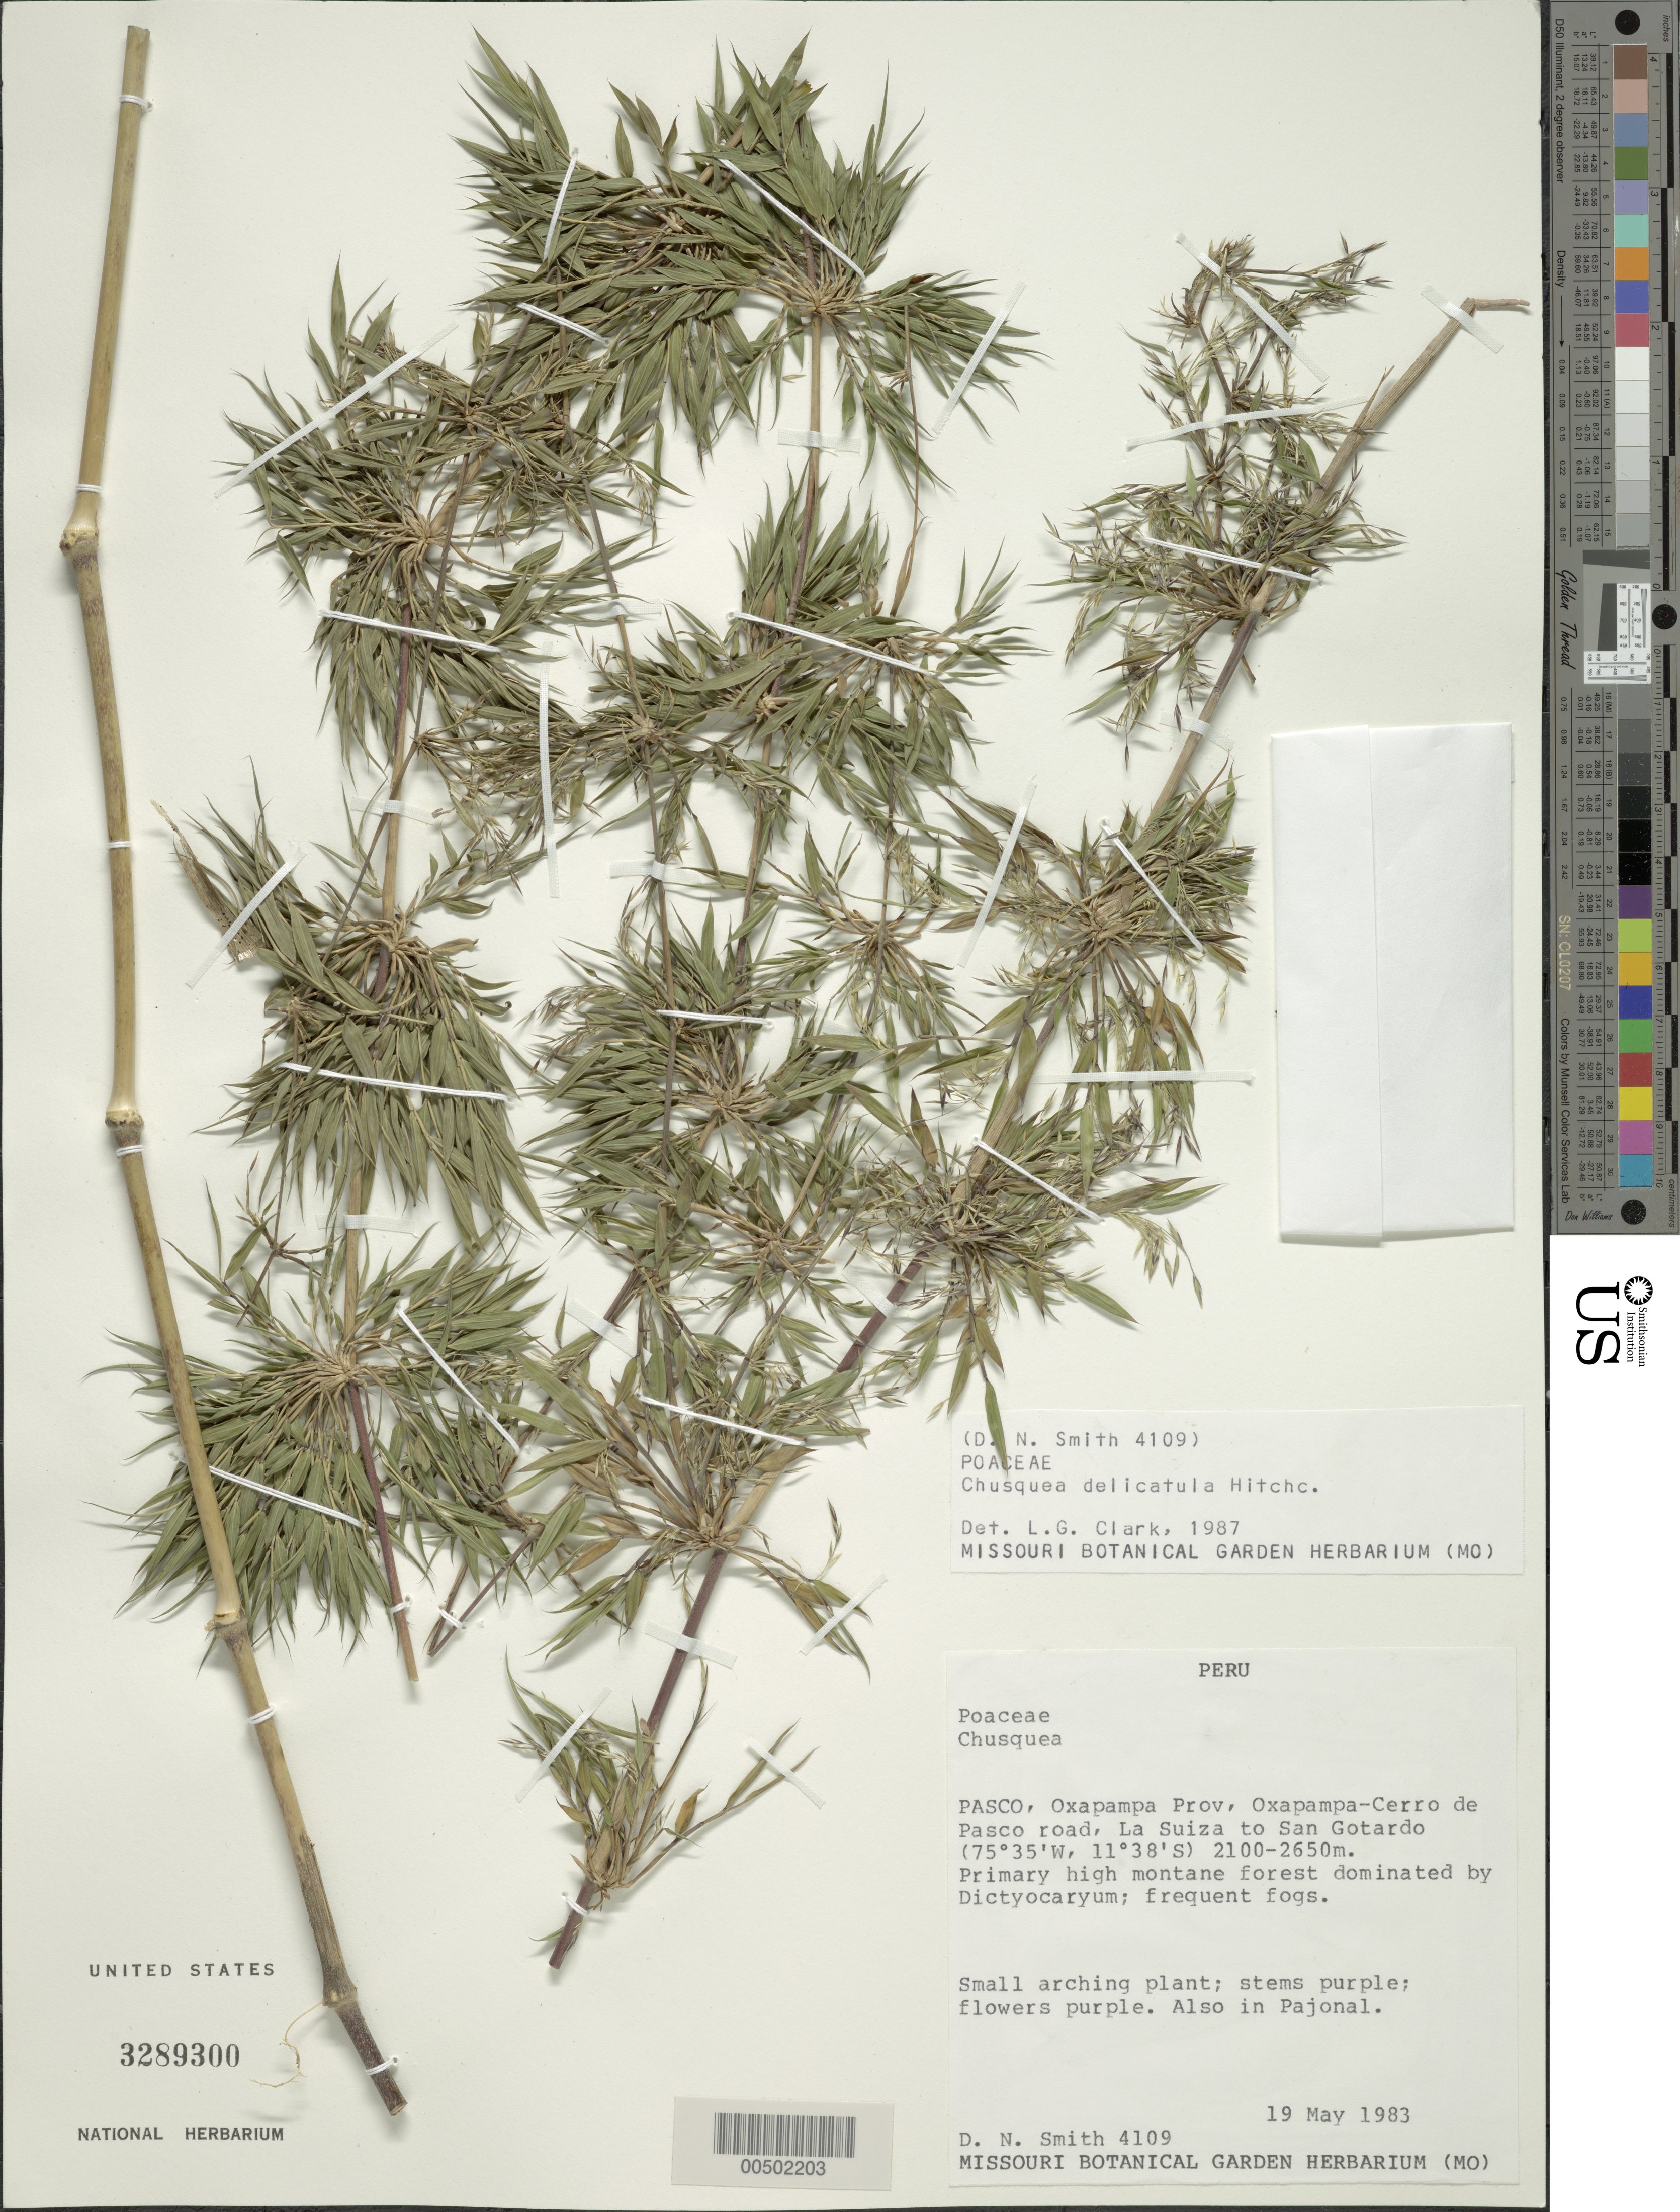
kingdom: Plantae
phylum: Tracheophyta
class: Liliopsida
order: Poales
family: Poaceae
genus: Chusquea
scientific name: Chusquea delicatula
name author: Hitchc.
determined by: Clark, Lynn G., (ISC), Iowa State University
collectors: D. Smith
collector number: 4109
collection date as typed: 19 May 1983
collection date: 1983-05-19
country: Peru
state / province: Pasco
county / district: Oxapampa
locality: Oxapampa - cerro de pasco road, la suiza to san gotardo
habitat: Primary high montane forest dominated by dictyocarpum; frequent fogs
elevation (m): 2100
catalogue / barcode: US 3289300